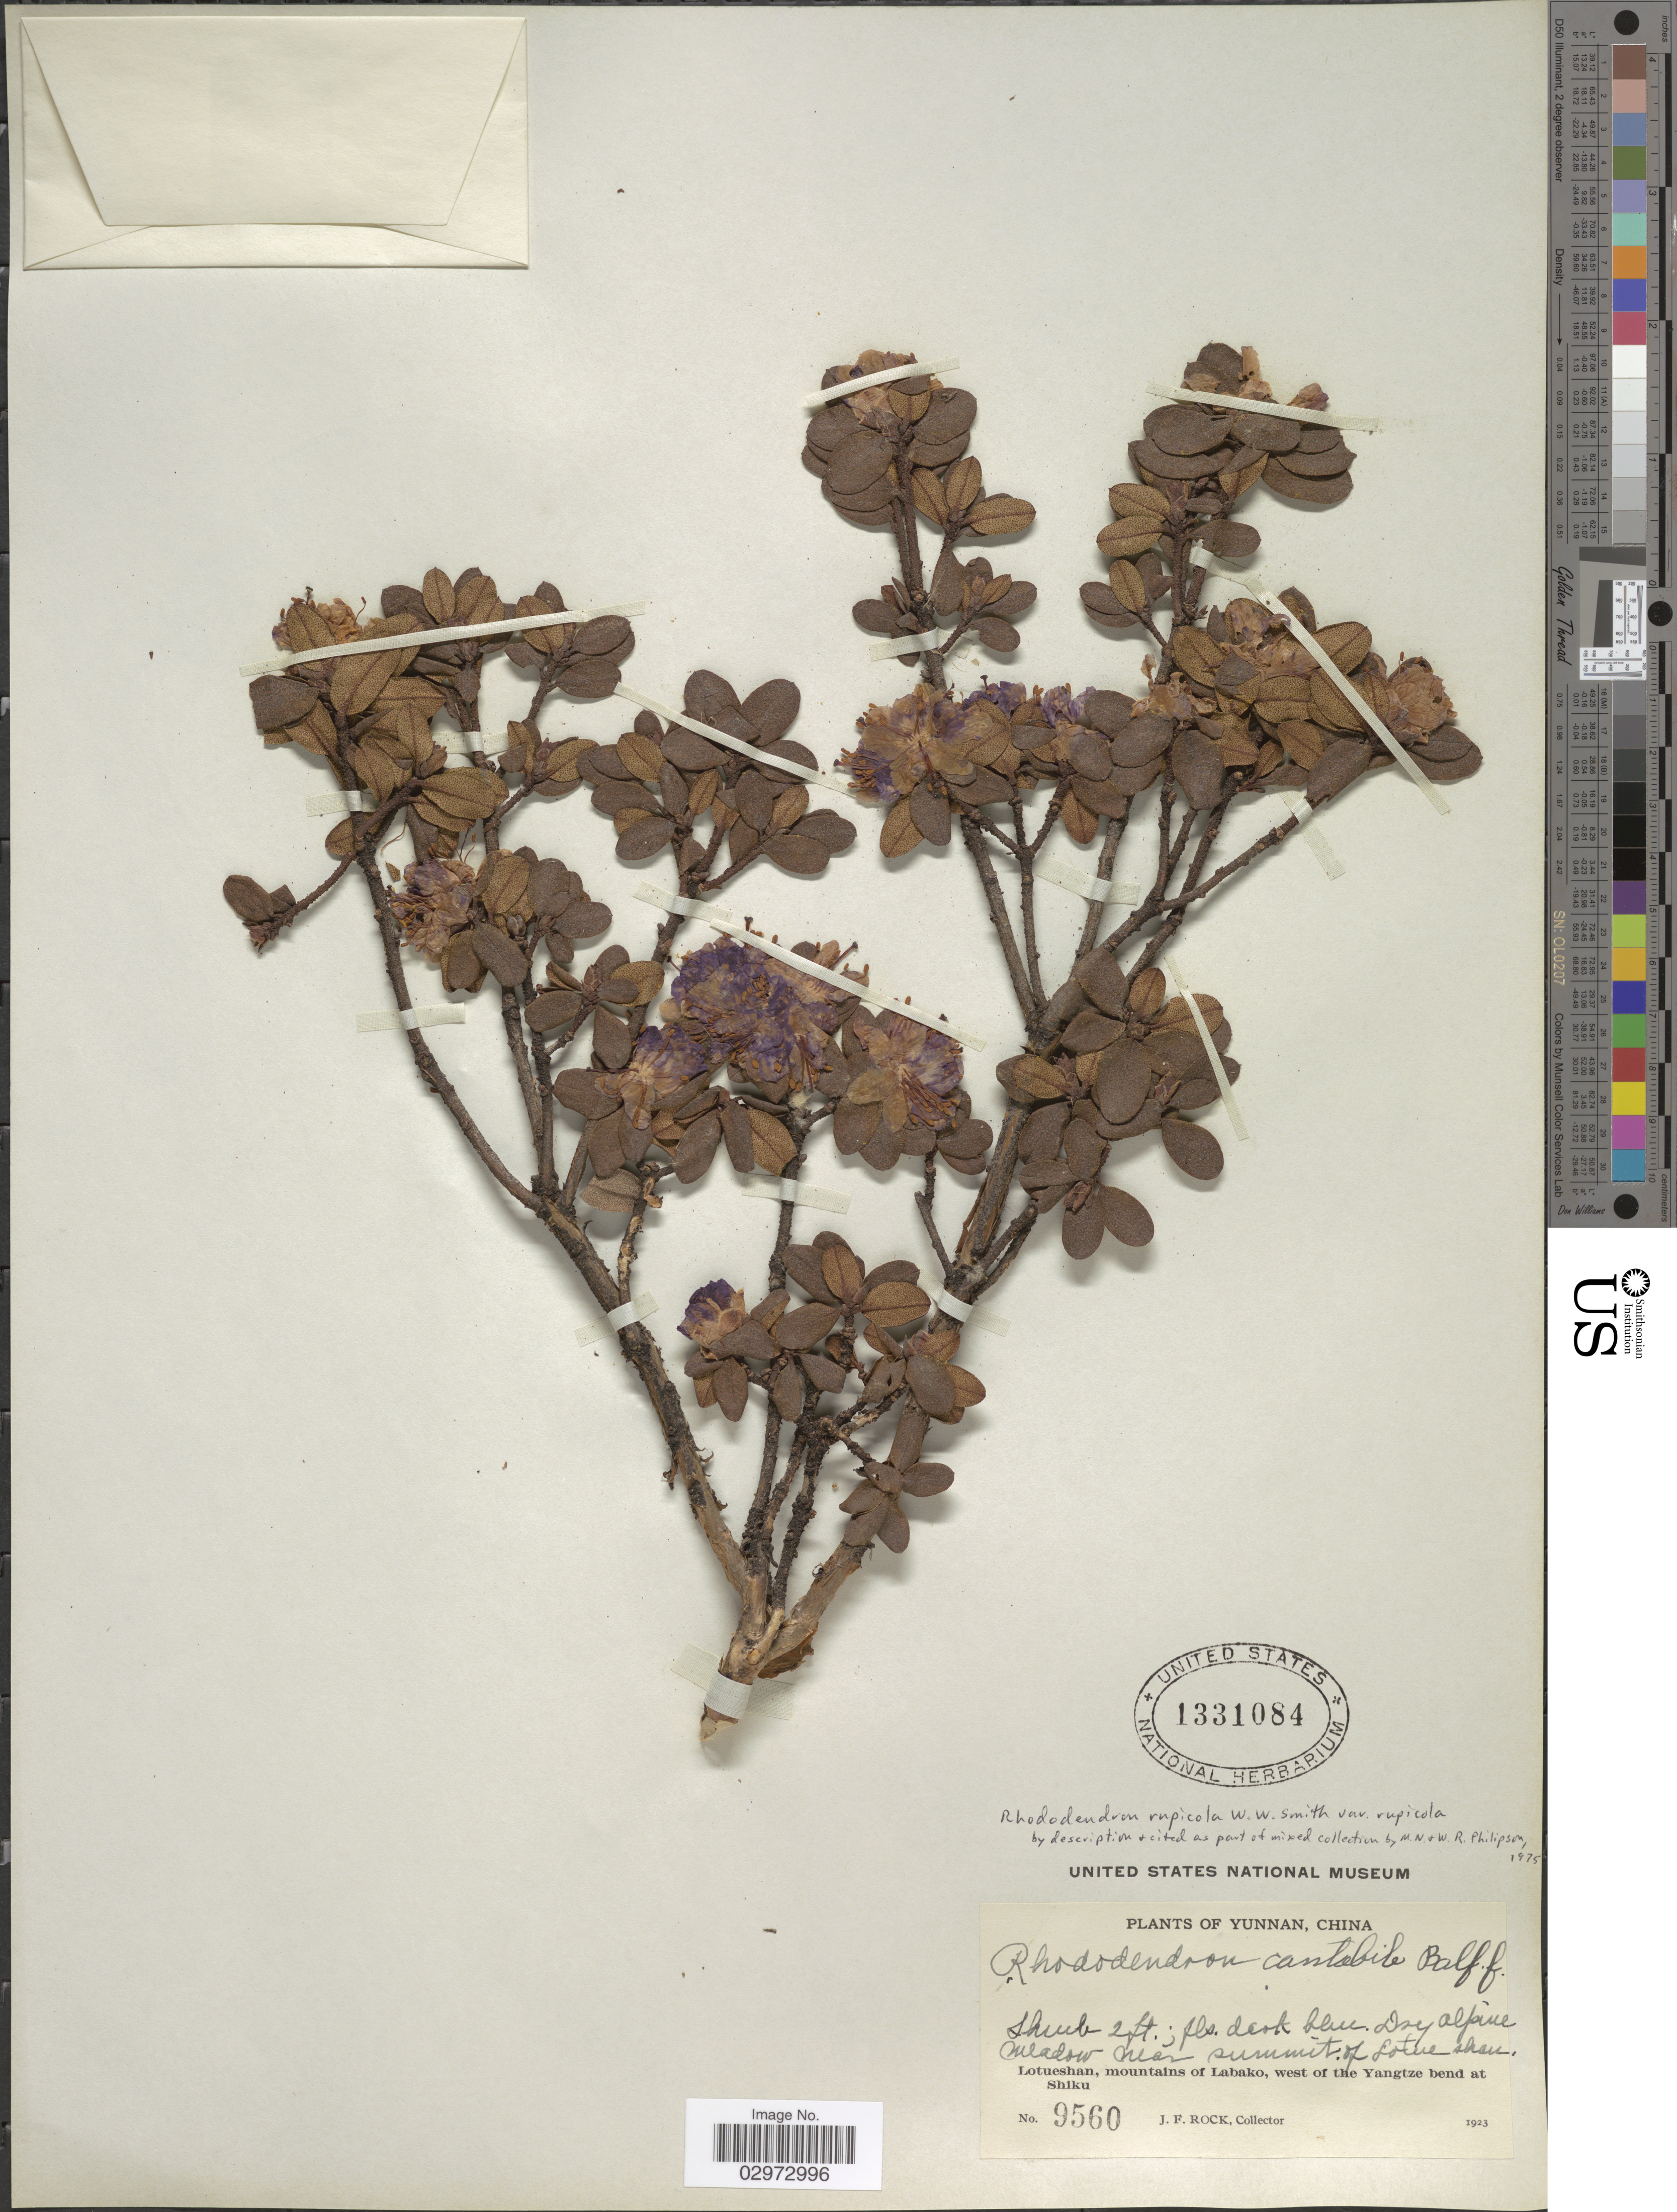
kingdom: Plantae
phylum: Tracheophyta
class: Magnoliopsida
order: Ericales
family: Ericaceae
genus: Rhododendron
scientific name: Rhododendron rupicola var. rupicola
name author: W.W. Sm.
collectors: J. Rock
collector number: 9560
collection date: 1923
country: China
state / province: Yunnan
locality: Dry alpine meadow near summit of Lotueshan, Lotueshan, mountains of Labako, west of the Yangtze bend at Shiku.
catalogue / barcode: US 1331084